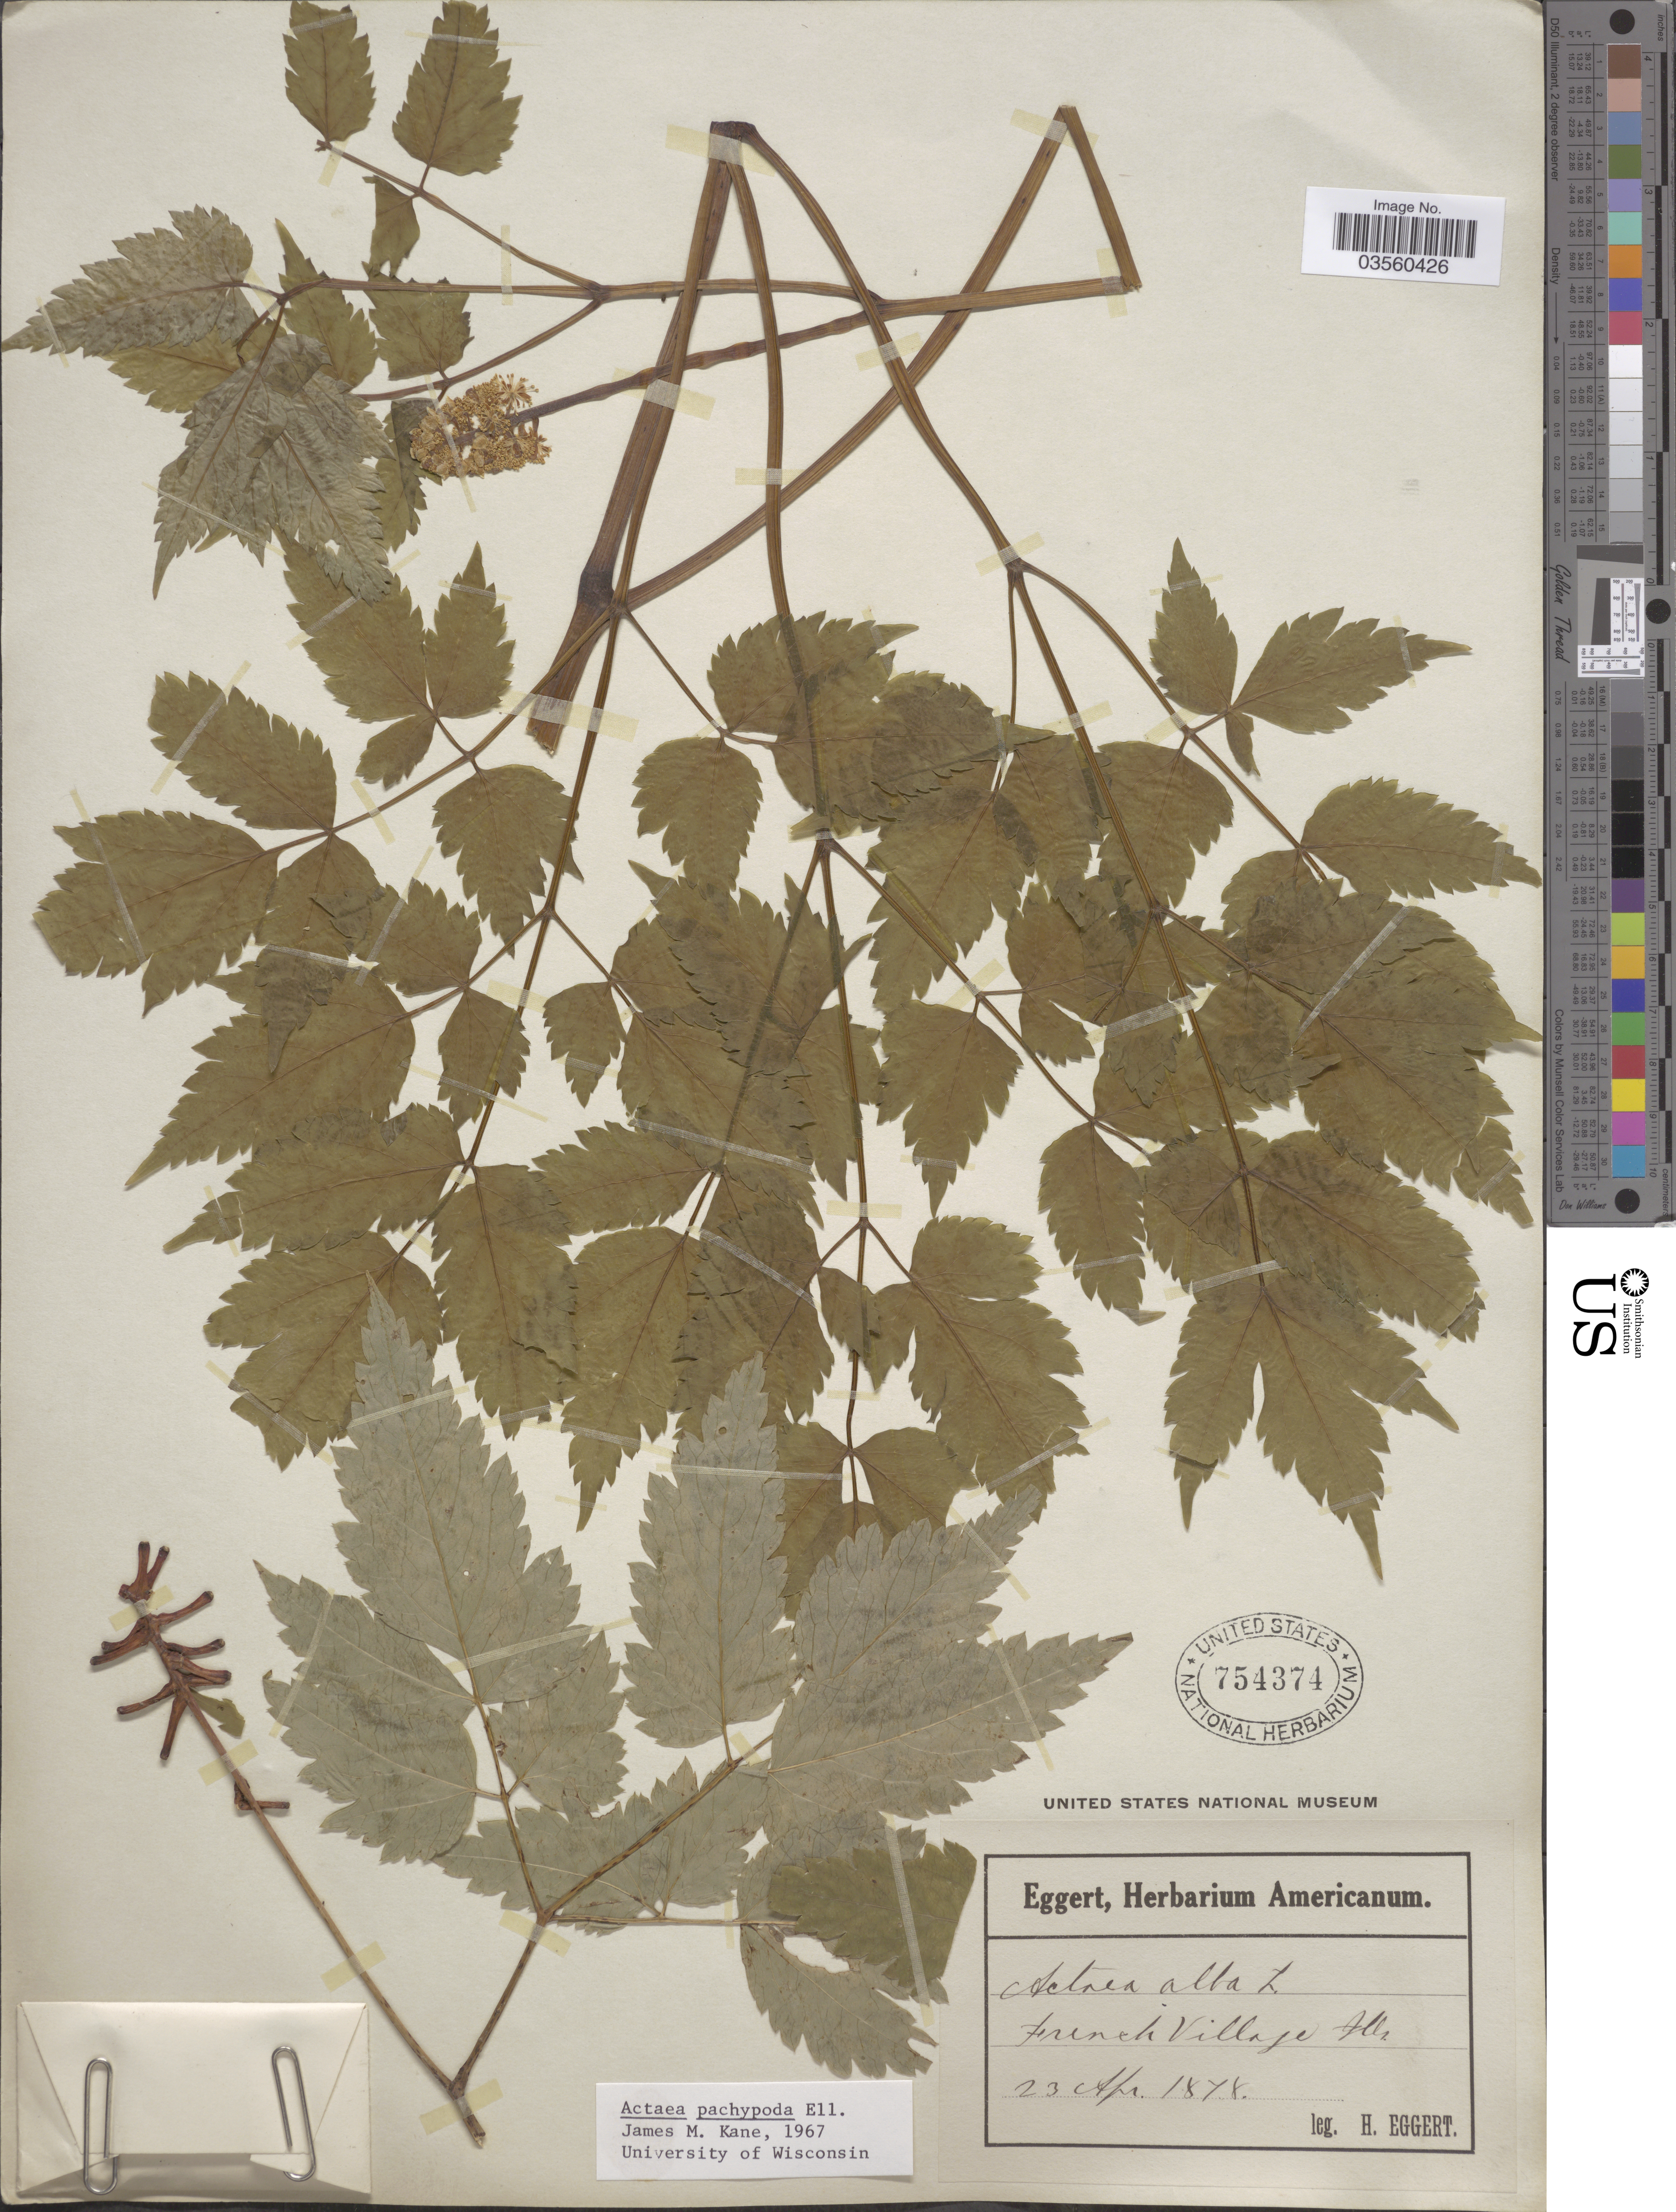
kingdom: Plantae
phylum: Tracheophyta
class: Magnoliopsida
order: Ranunculales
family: Ranunculaceae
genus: Actaea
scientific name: Actaea pachypoda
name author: Elliott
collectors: H. Eggert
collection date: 1878-04-23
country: United States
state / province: Illinois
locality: French Village.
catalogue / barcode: US 754374